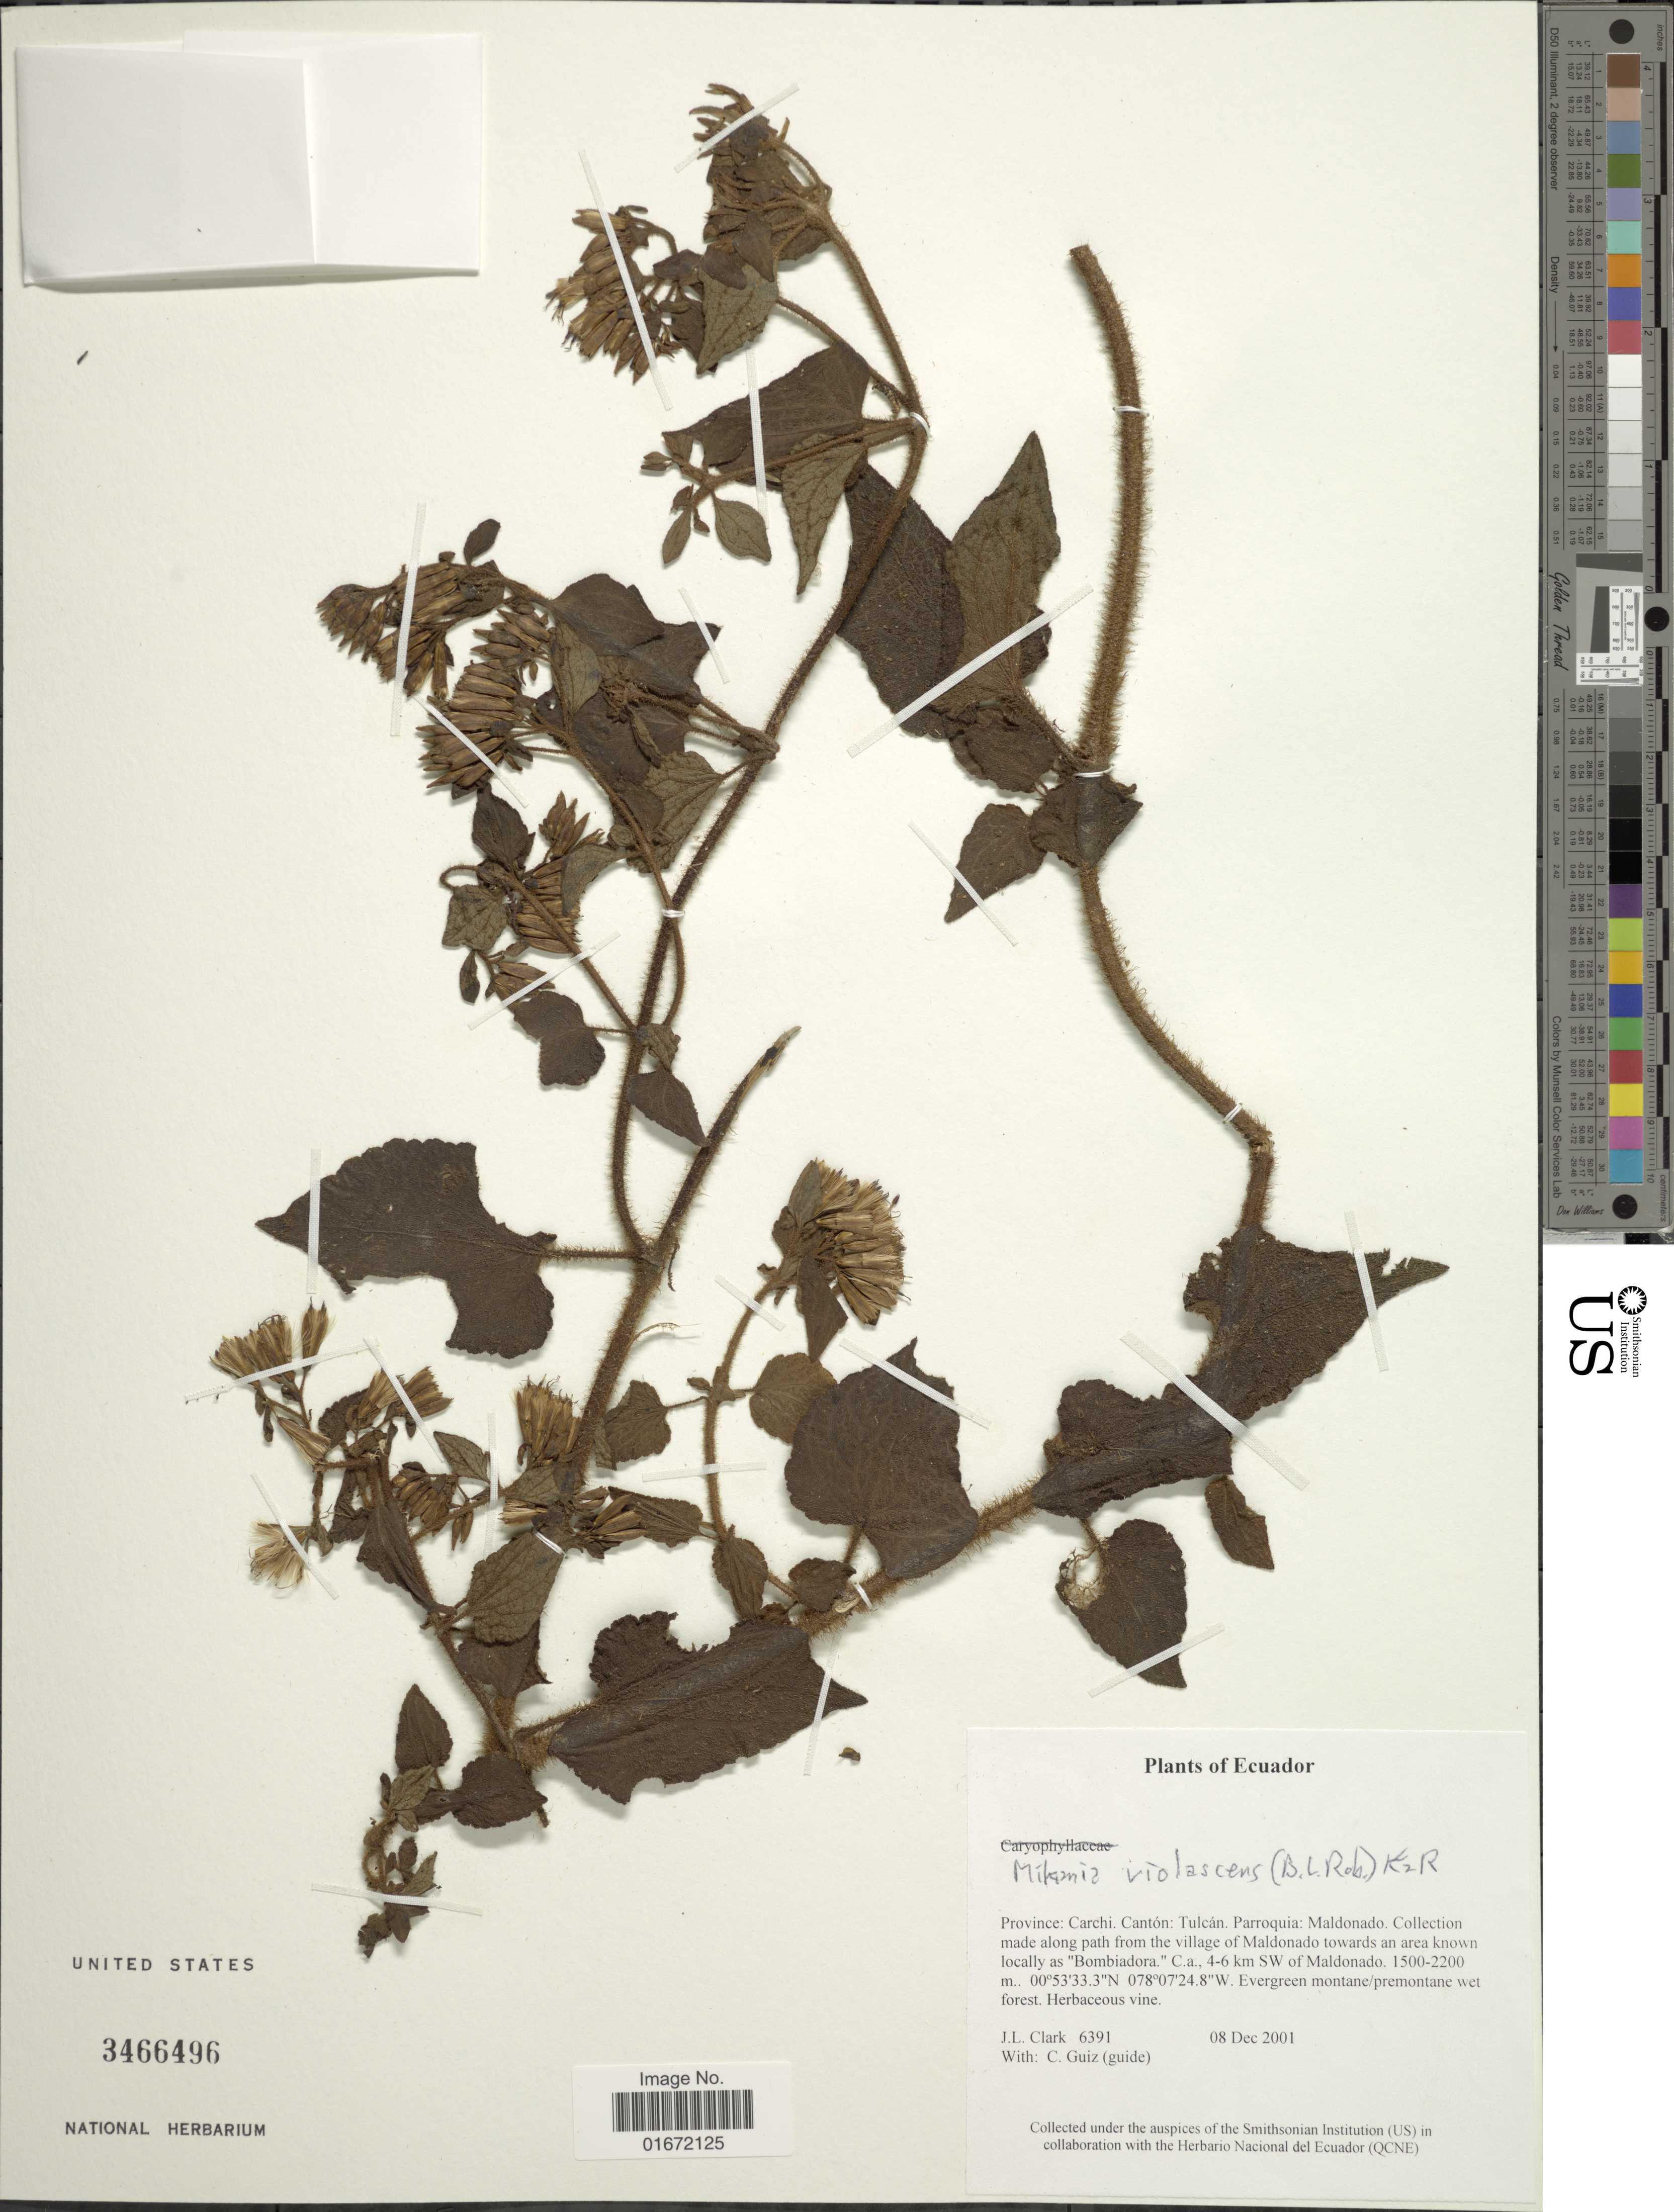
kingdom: Plantae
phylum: Tracheophyta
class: Magnoliopsida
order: Asterales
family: Asteraceae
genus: Mikania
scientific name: Mikania violascens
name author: (B.L. Rob.) R.M. King & H. Rob.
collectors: J. L. Clark & C. Guiz (guide)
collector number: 6391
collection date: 2001-12-08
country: Ecuador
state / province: Carchi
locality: Province: Carchi. Cantón: Parroquia: Maldonado. Collection made along path from the village of Maldonado towards an area known locally as "Bombiadora". C.a., 4-6 km SW of Maldonado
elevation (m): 1500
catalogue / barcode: US 3466496